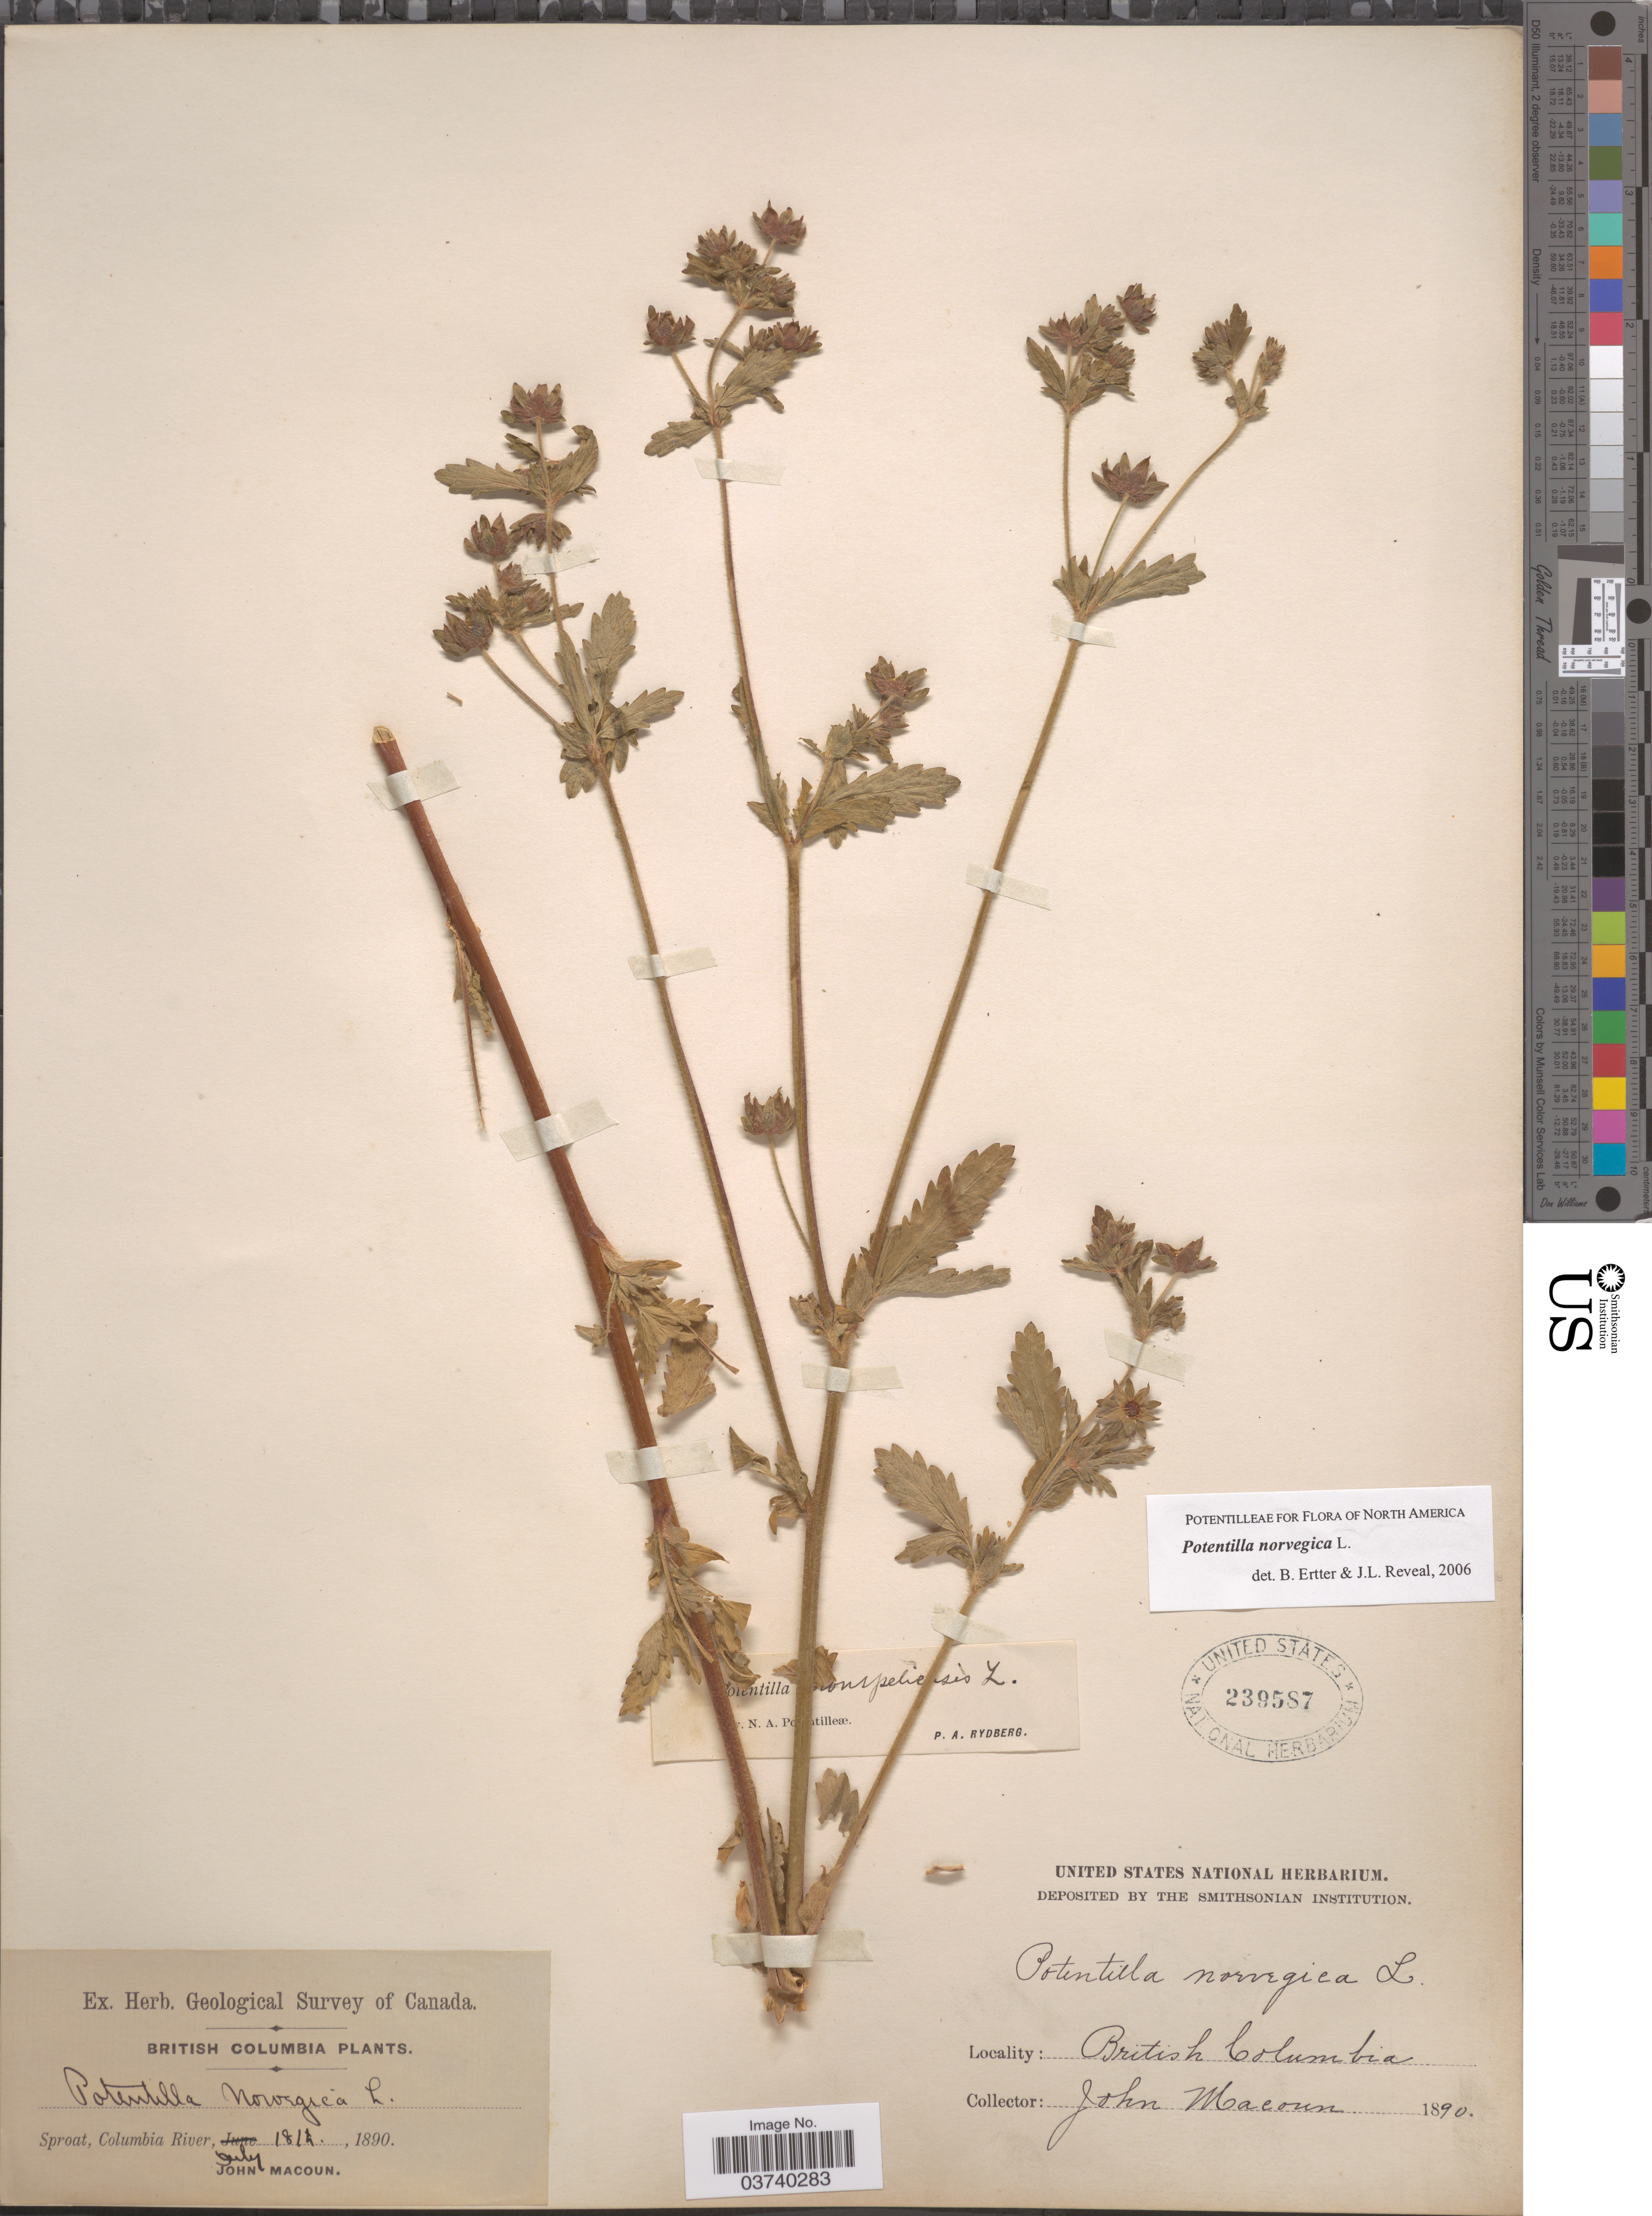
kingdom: Plantae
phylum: Tracheophyta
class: Magnoliopsida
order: Rosales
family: Rosaceae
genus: Potentilla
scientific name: Potentilla norvegica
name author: L.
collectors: J. Macoun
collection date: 1890-07-18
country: Canada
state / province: British Columbia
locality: Sproat, Columbia River.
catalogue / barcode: US 239587